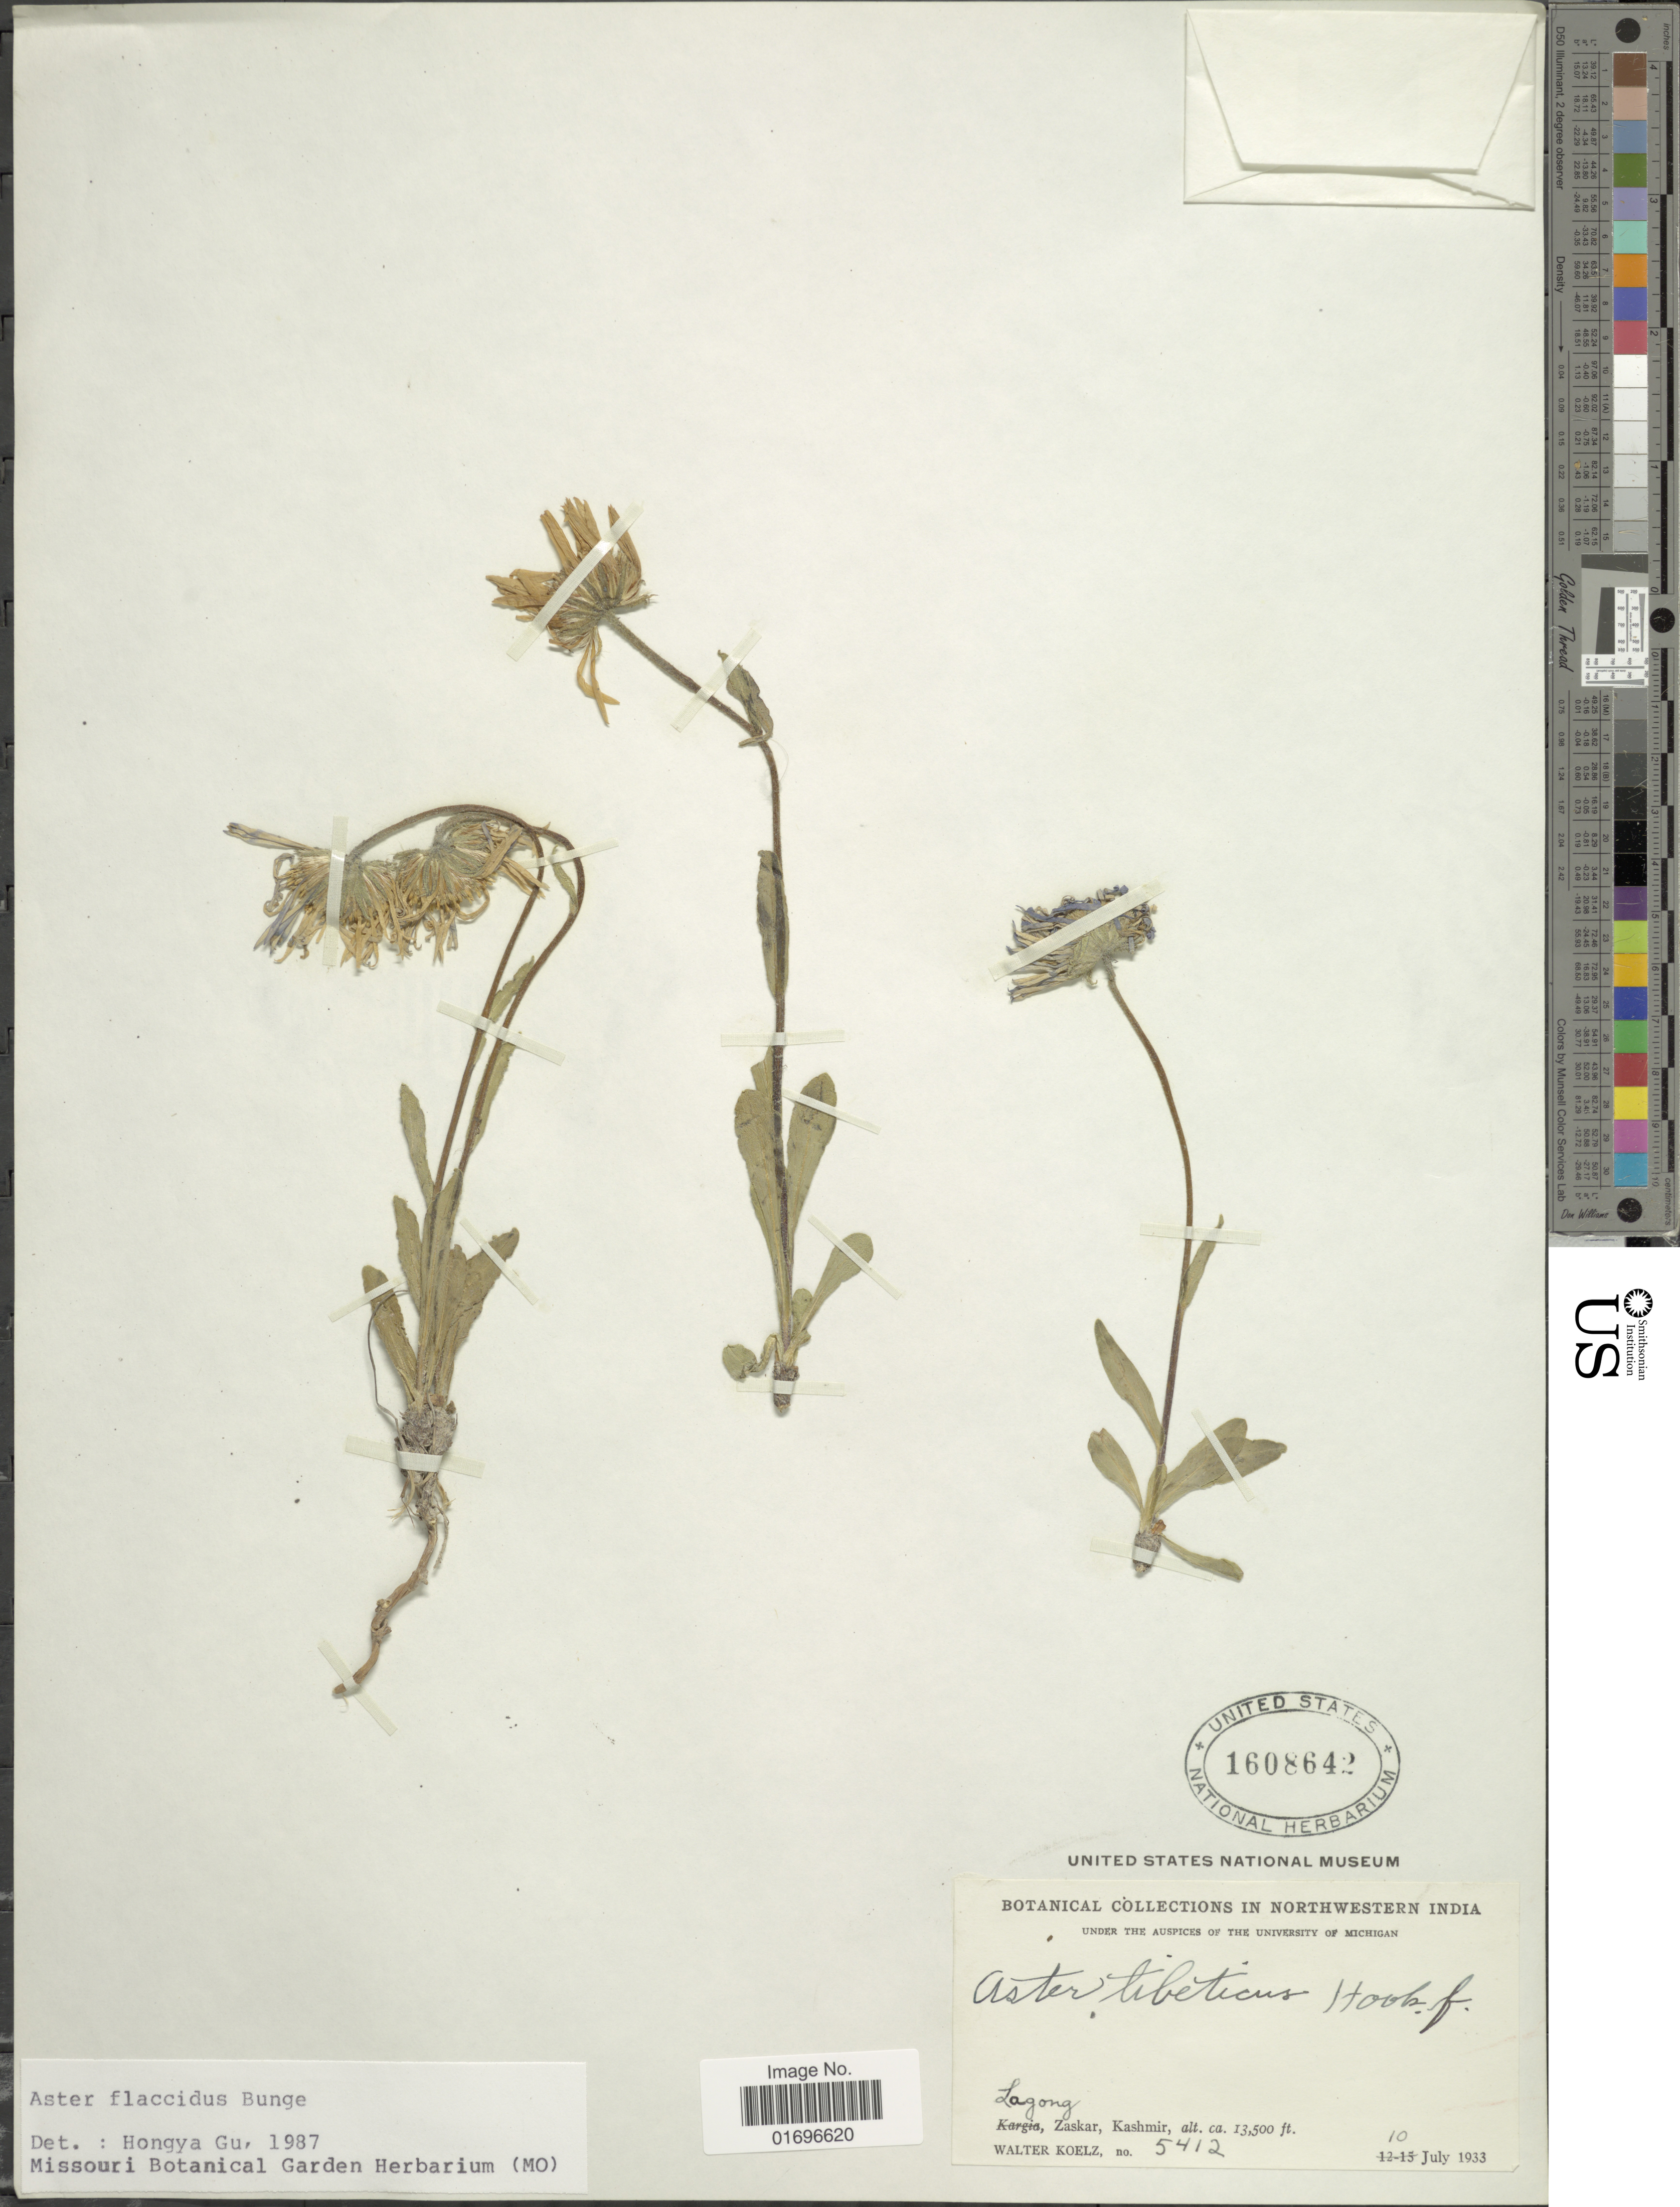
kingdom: Plantae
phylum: Tracheophyta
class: Magnoliopsida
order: Asterales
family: Asteraceae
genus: Aster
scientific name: Aster flaccidus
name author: Bunge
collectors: W. N. Koelz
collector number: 5412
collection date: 1933-07-10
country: India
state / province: Jammu and Kashmir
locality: Northwestern India. Lagong, Zaskar, Kashmir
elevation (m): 4115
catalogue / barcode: US 1608642